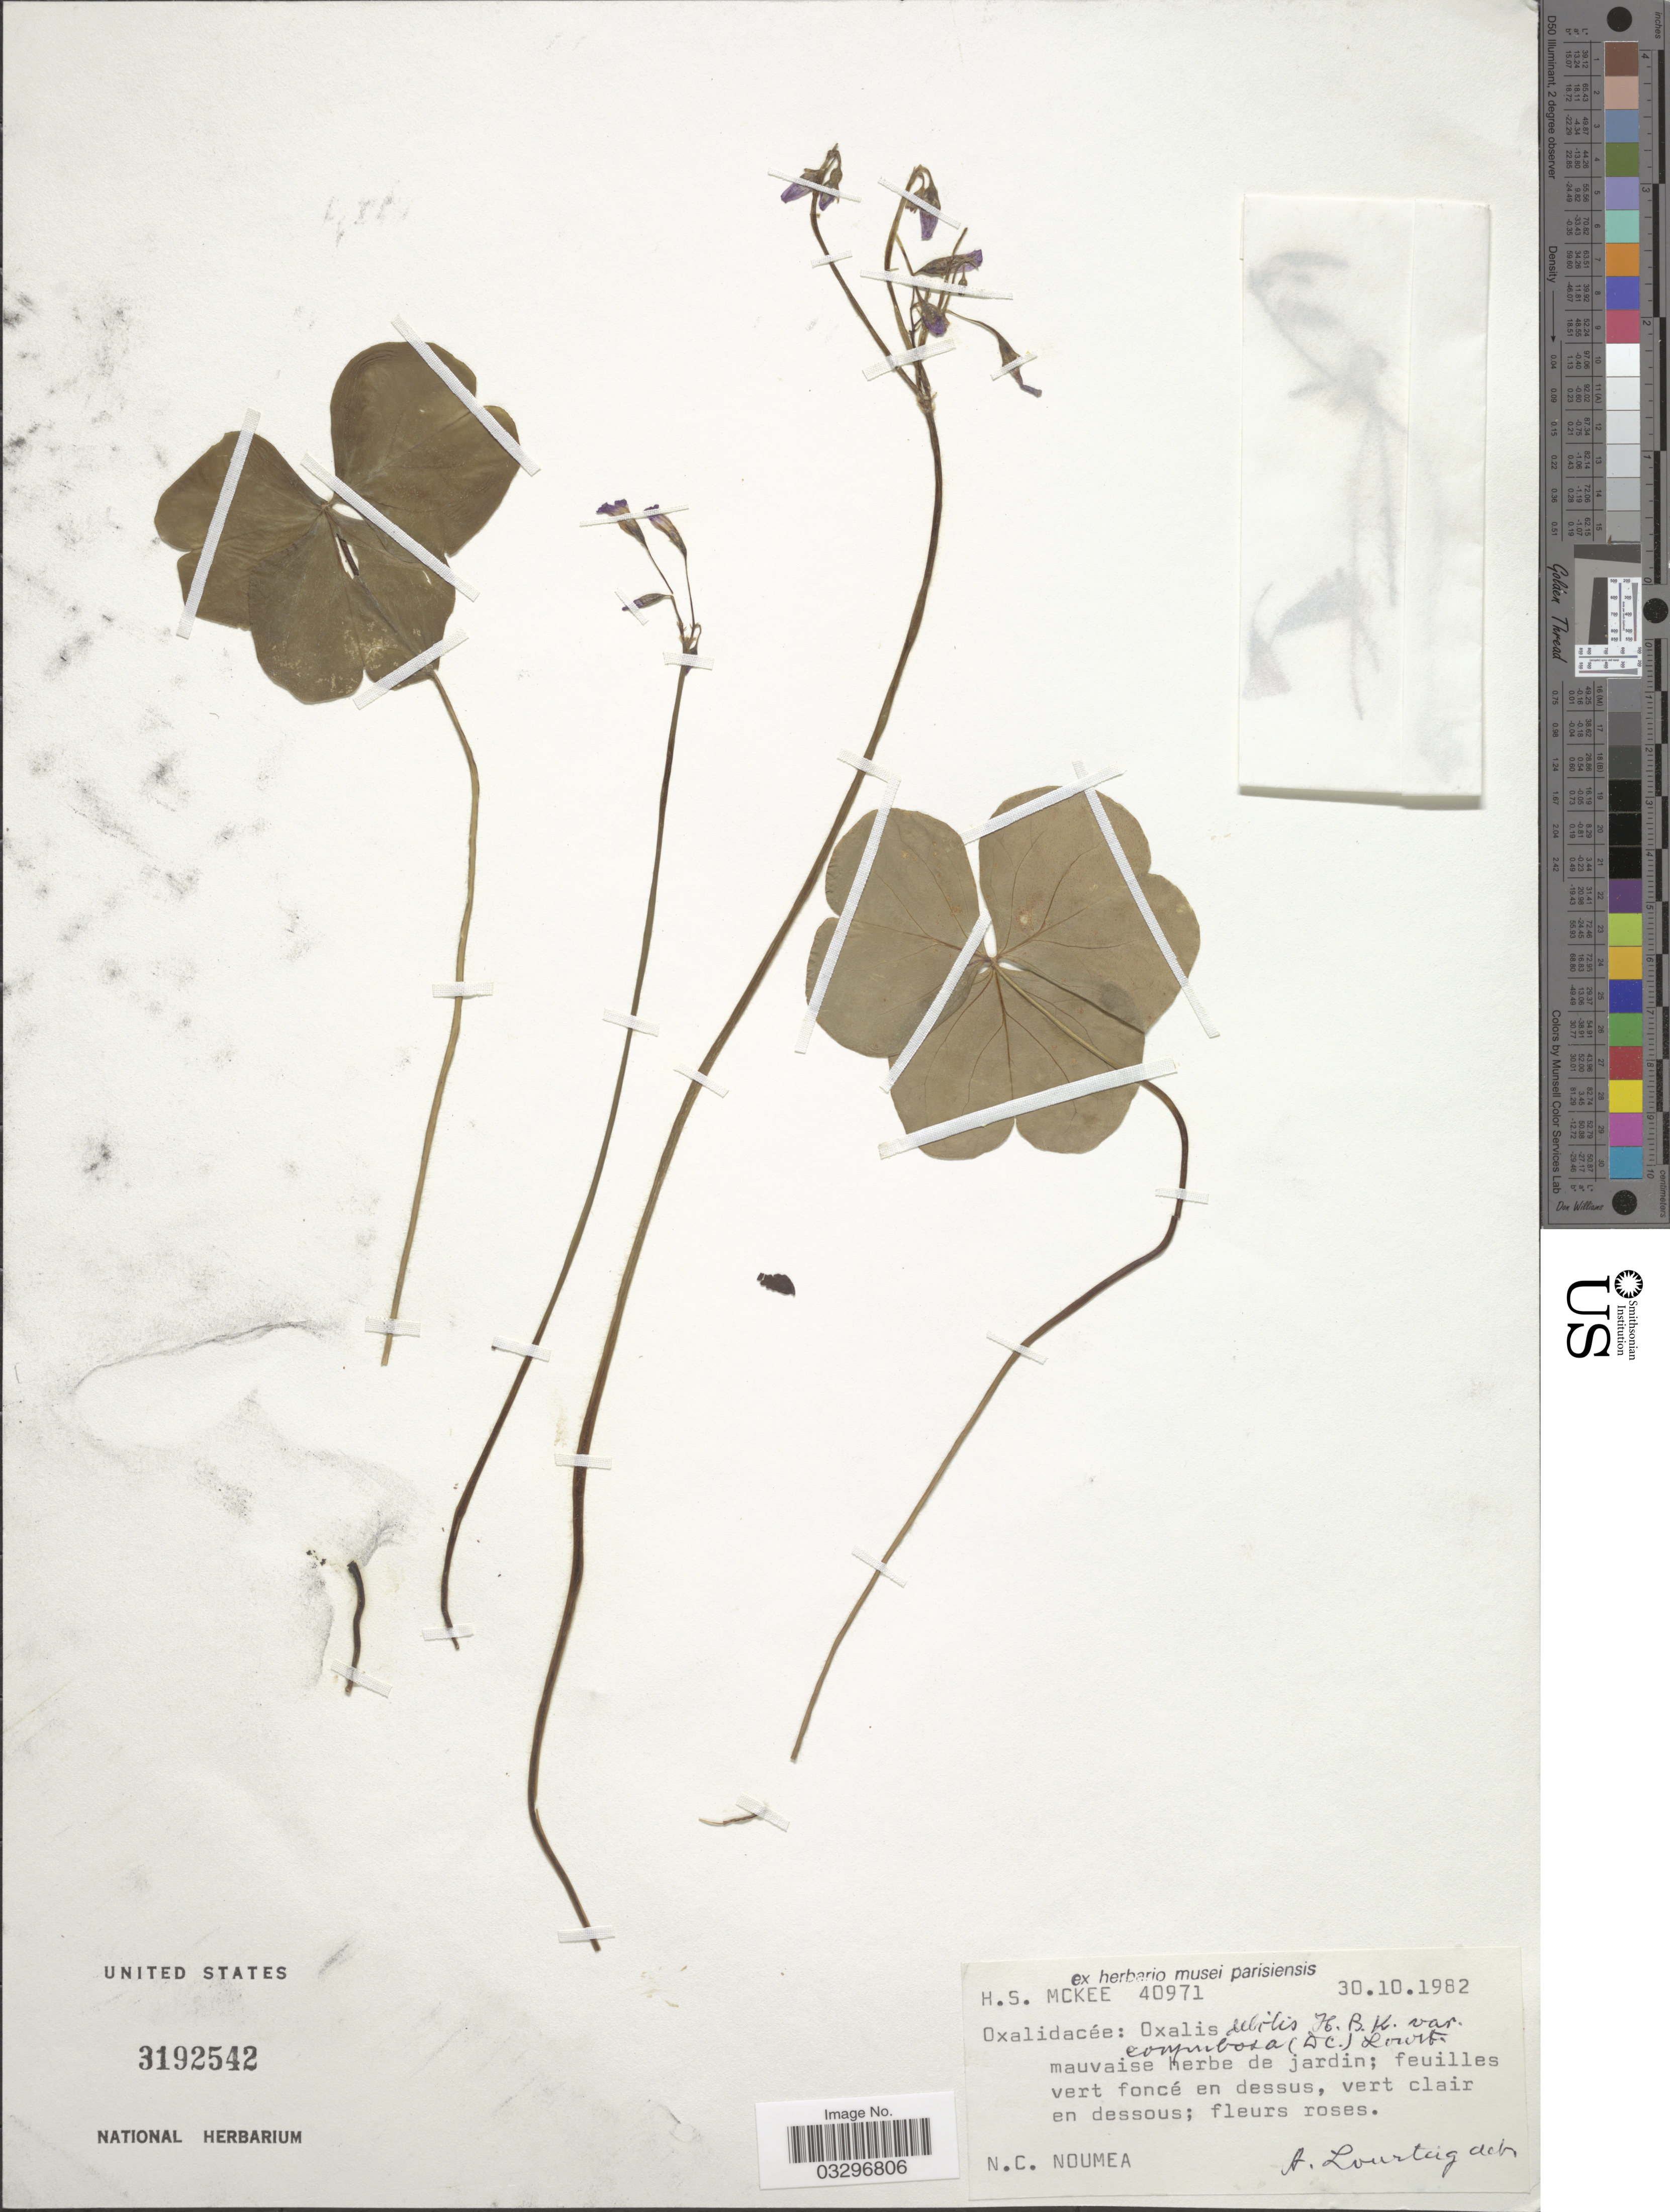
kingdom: Plantae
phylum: Tracheophyta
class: Magnoliopsida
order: Oxalidales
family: Oxalidaceae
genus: Oxalis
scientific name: Oxalis exilis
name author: A. Cunn.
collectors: H. S. McKee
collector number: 40971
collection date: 1982-10-30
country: New Caledonia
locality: N.C. Noumea.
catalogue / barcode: US 3192542